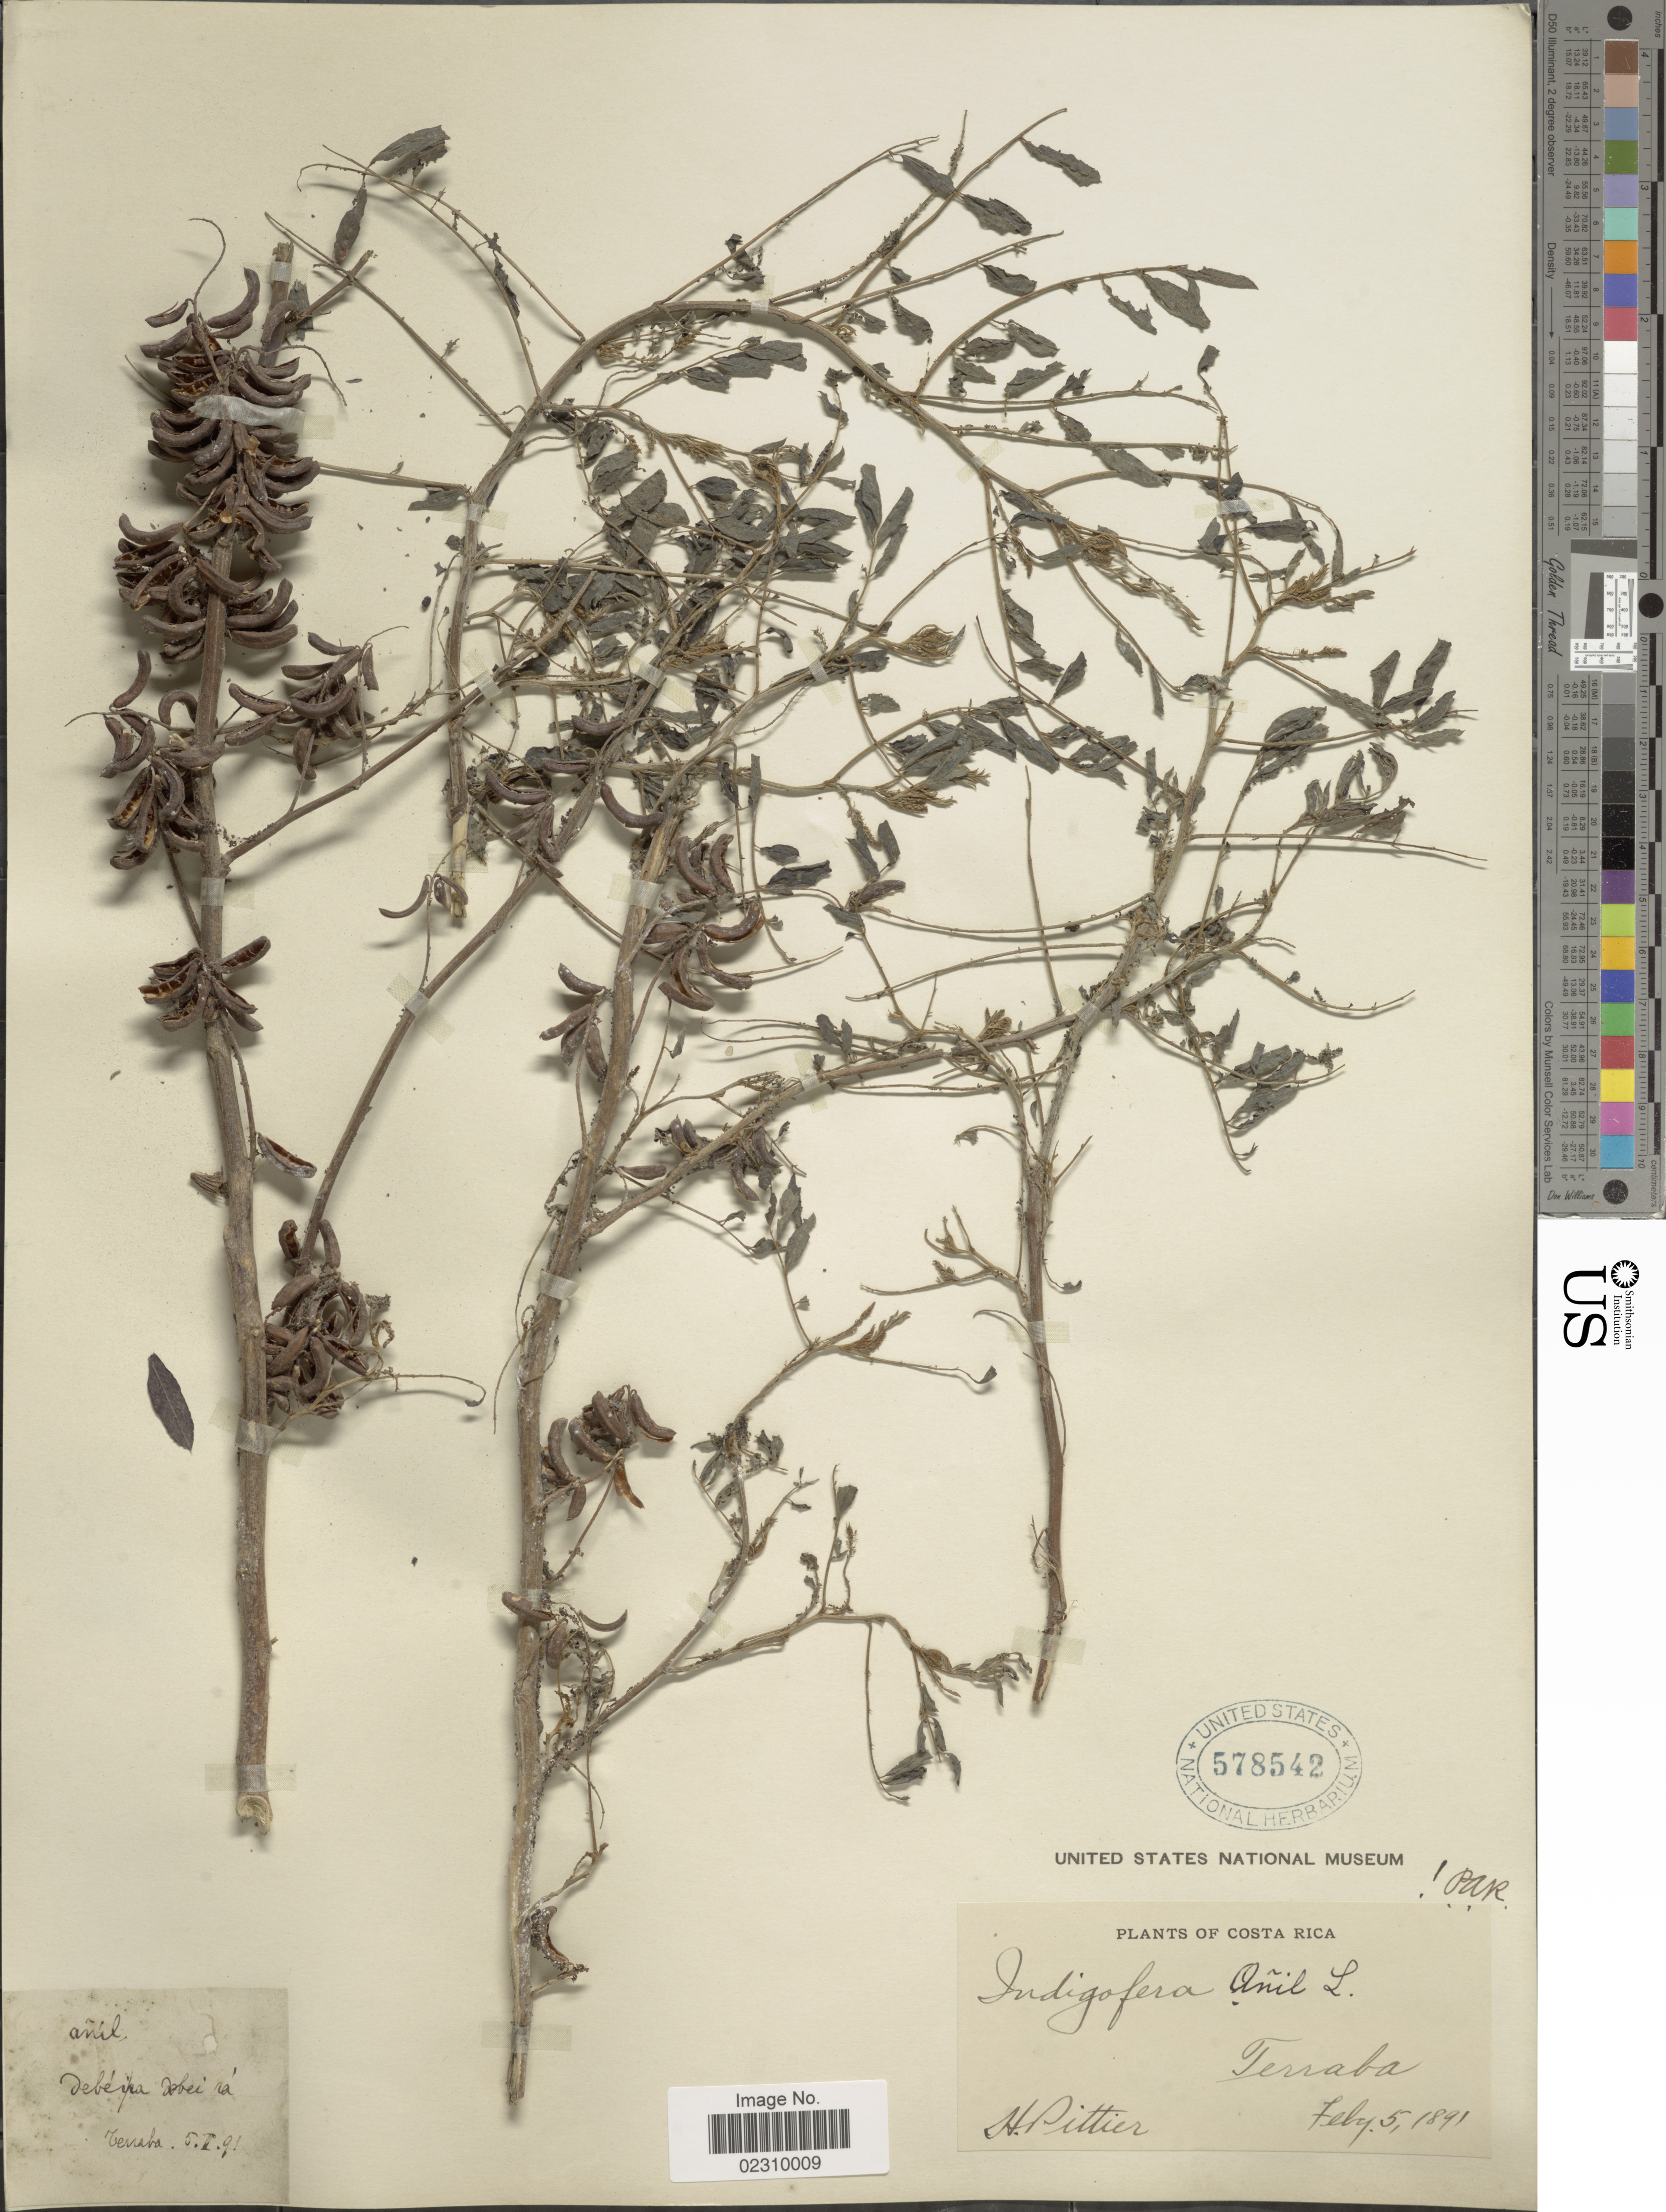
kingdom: Plantae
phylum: Tracheophyta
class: Magnoliopsida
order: Fabales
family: Fabaceae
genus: Indigofera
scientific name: Indigofera suffruticosa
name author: Mill.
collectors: H. F. Pittier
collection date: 1891-02-05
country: Costa Rica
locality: Terraba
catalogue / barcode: US 578542